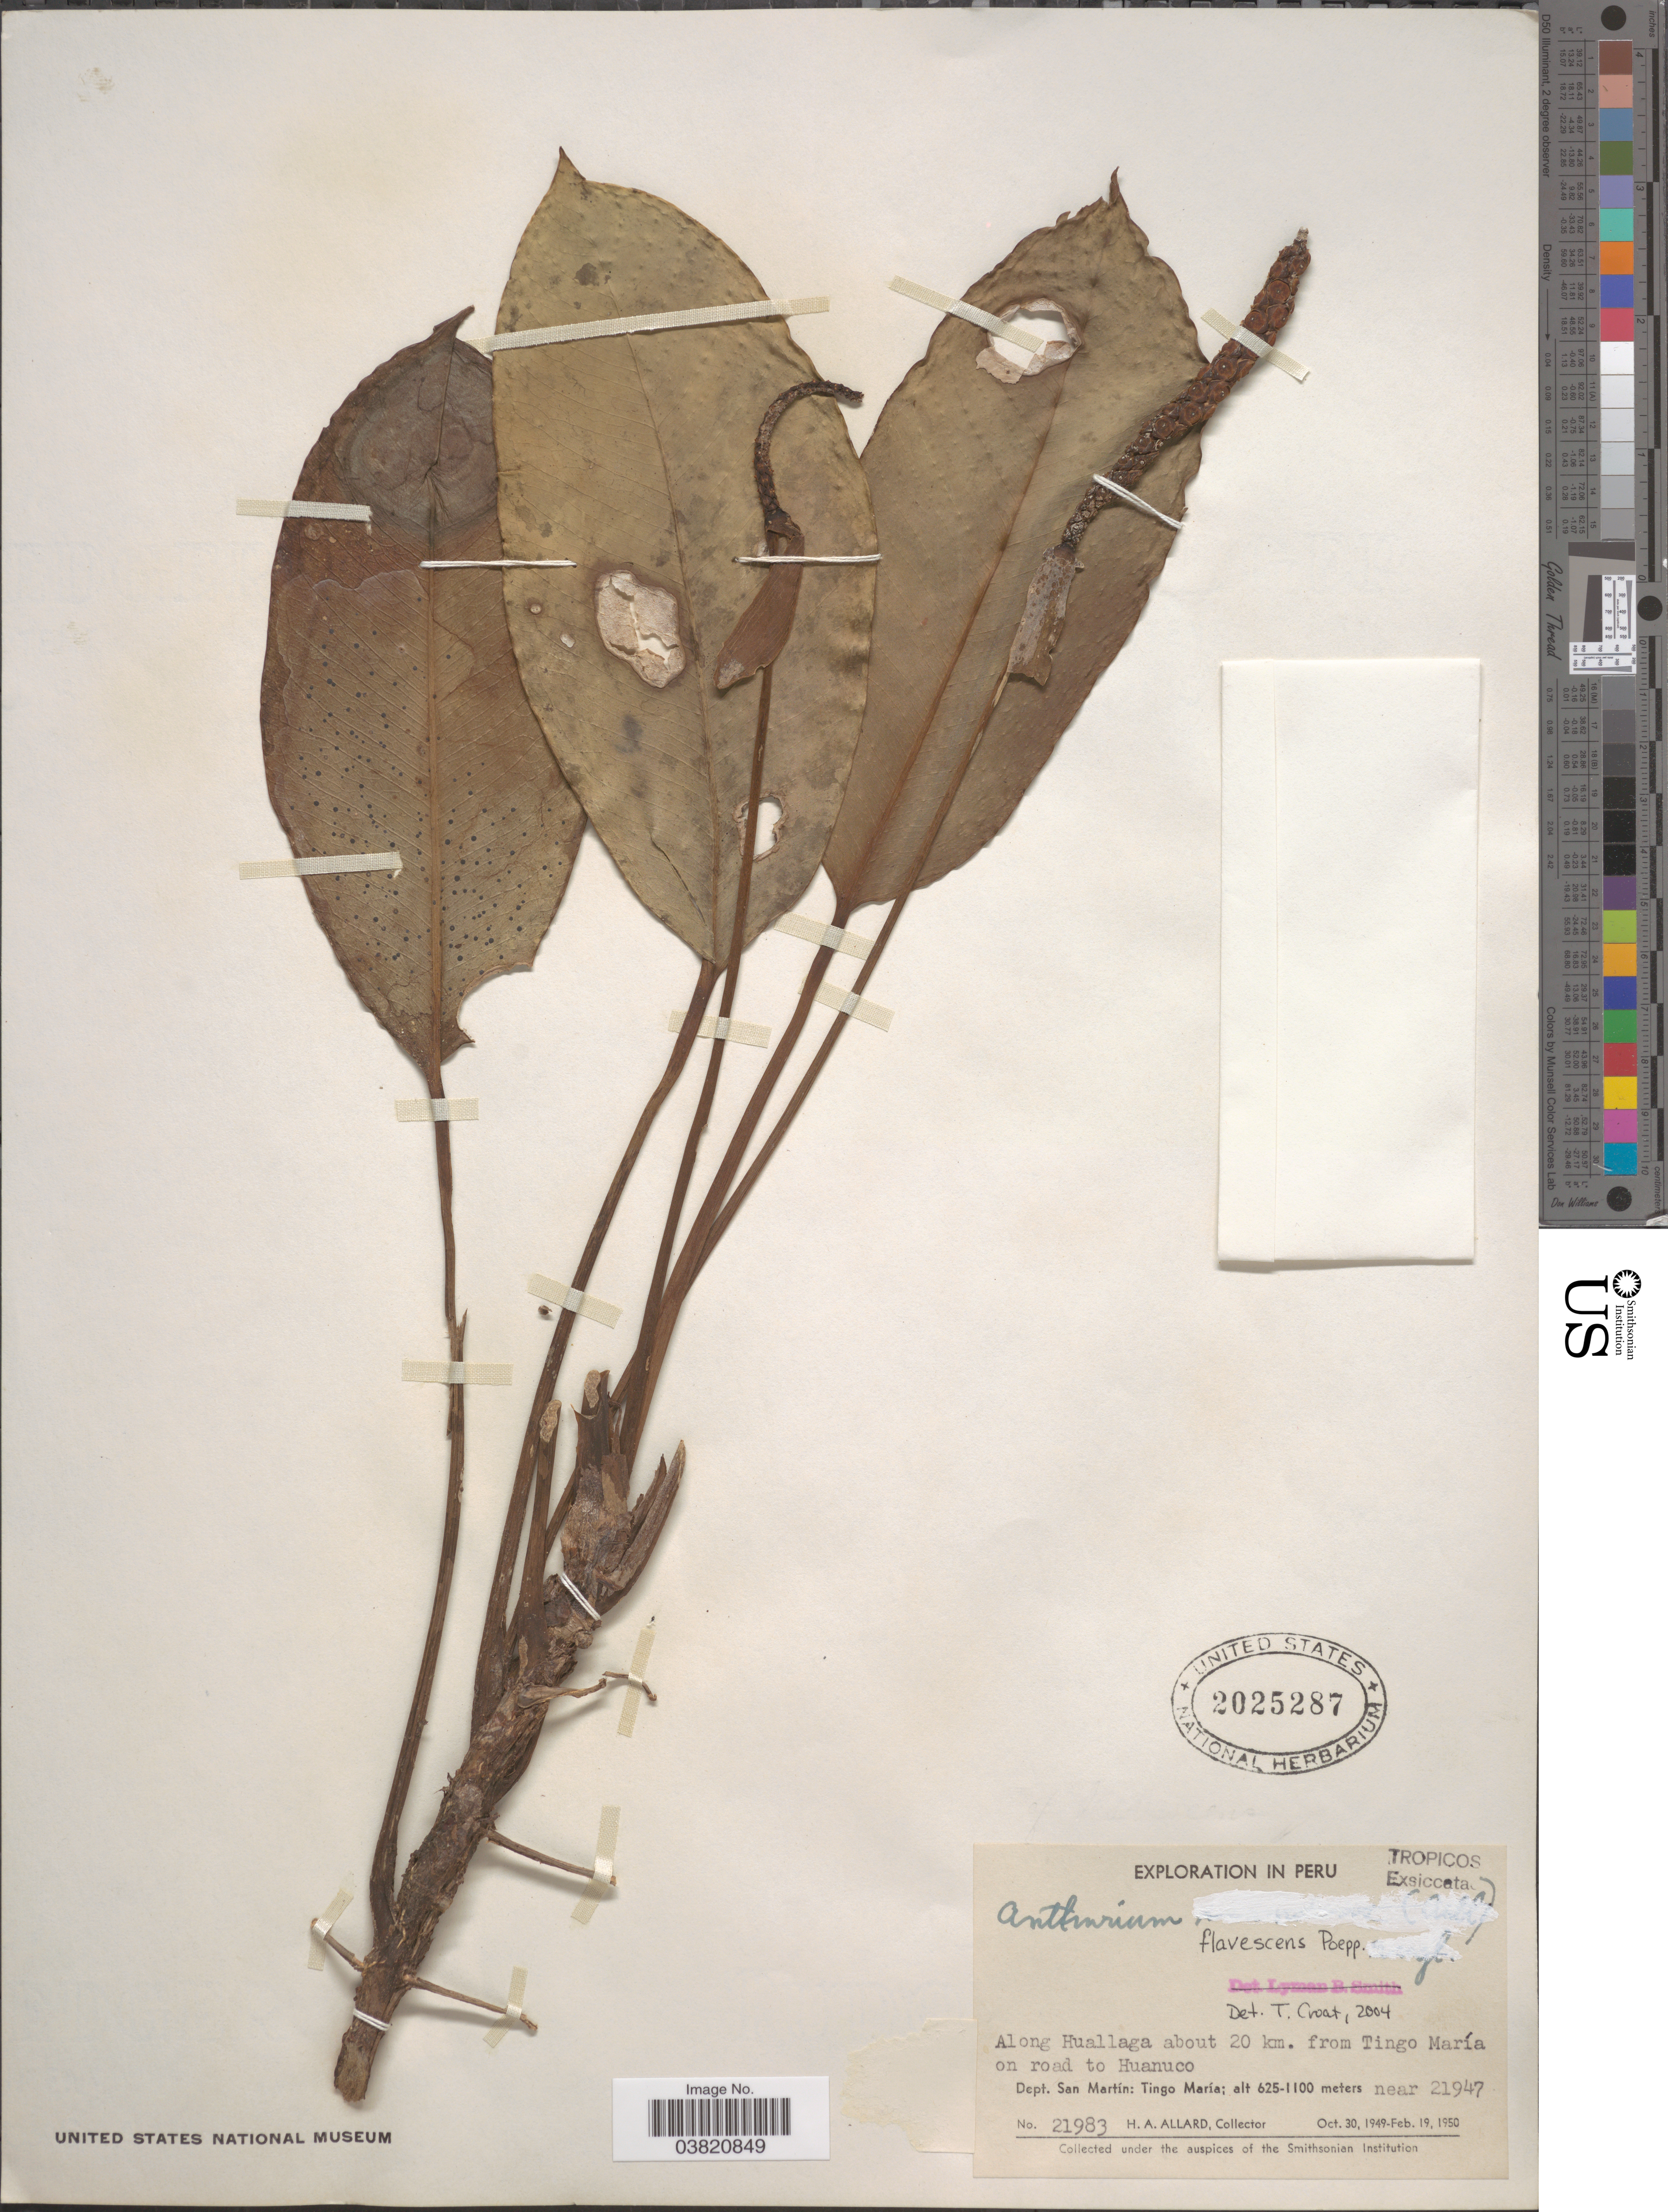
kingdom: Plantae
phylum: Tracheophyta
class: Liliopsida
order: Alismatales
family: Araceae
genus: Anthurium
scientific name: Anthurium flavescens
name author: Poepp.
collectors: H. A. Allard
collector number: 21983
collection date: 1949-10-30/1950-02-19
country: Peru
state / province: San Martín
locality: Along Huallaga about 20 km. from Tingo María on road to Huanuco. Dept. San Martín: Tingo María; near 21947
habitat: along river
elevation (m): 625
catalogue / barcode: US 2025287